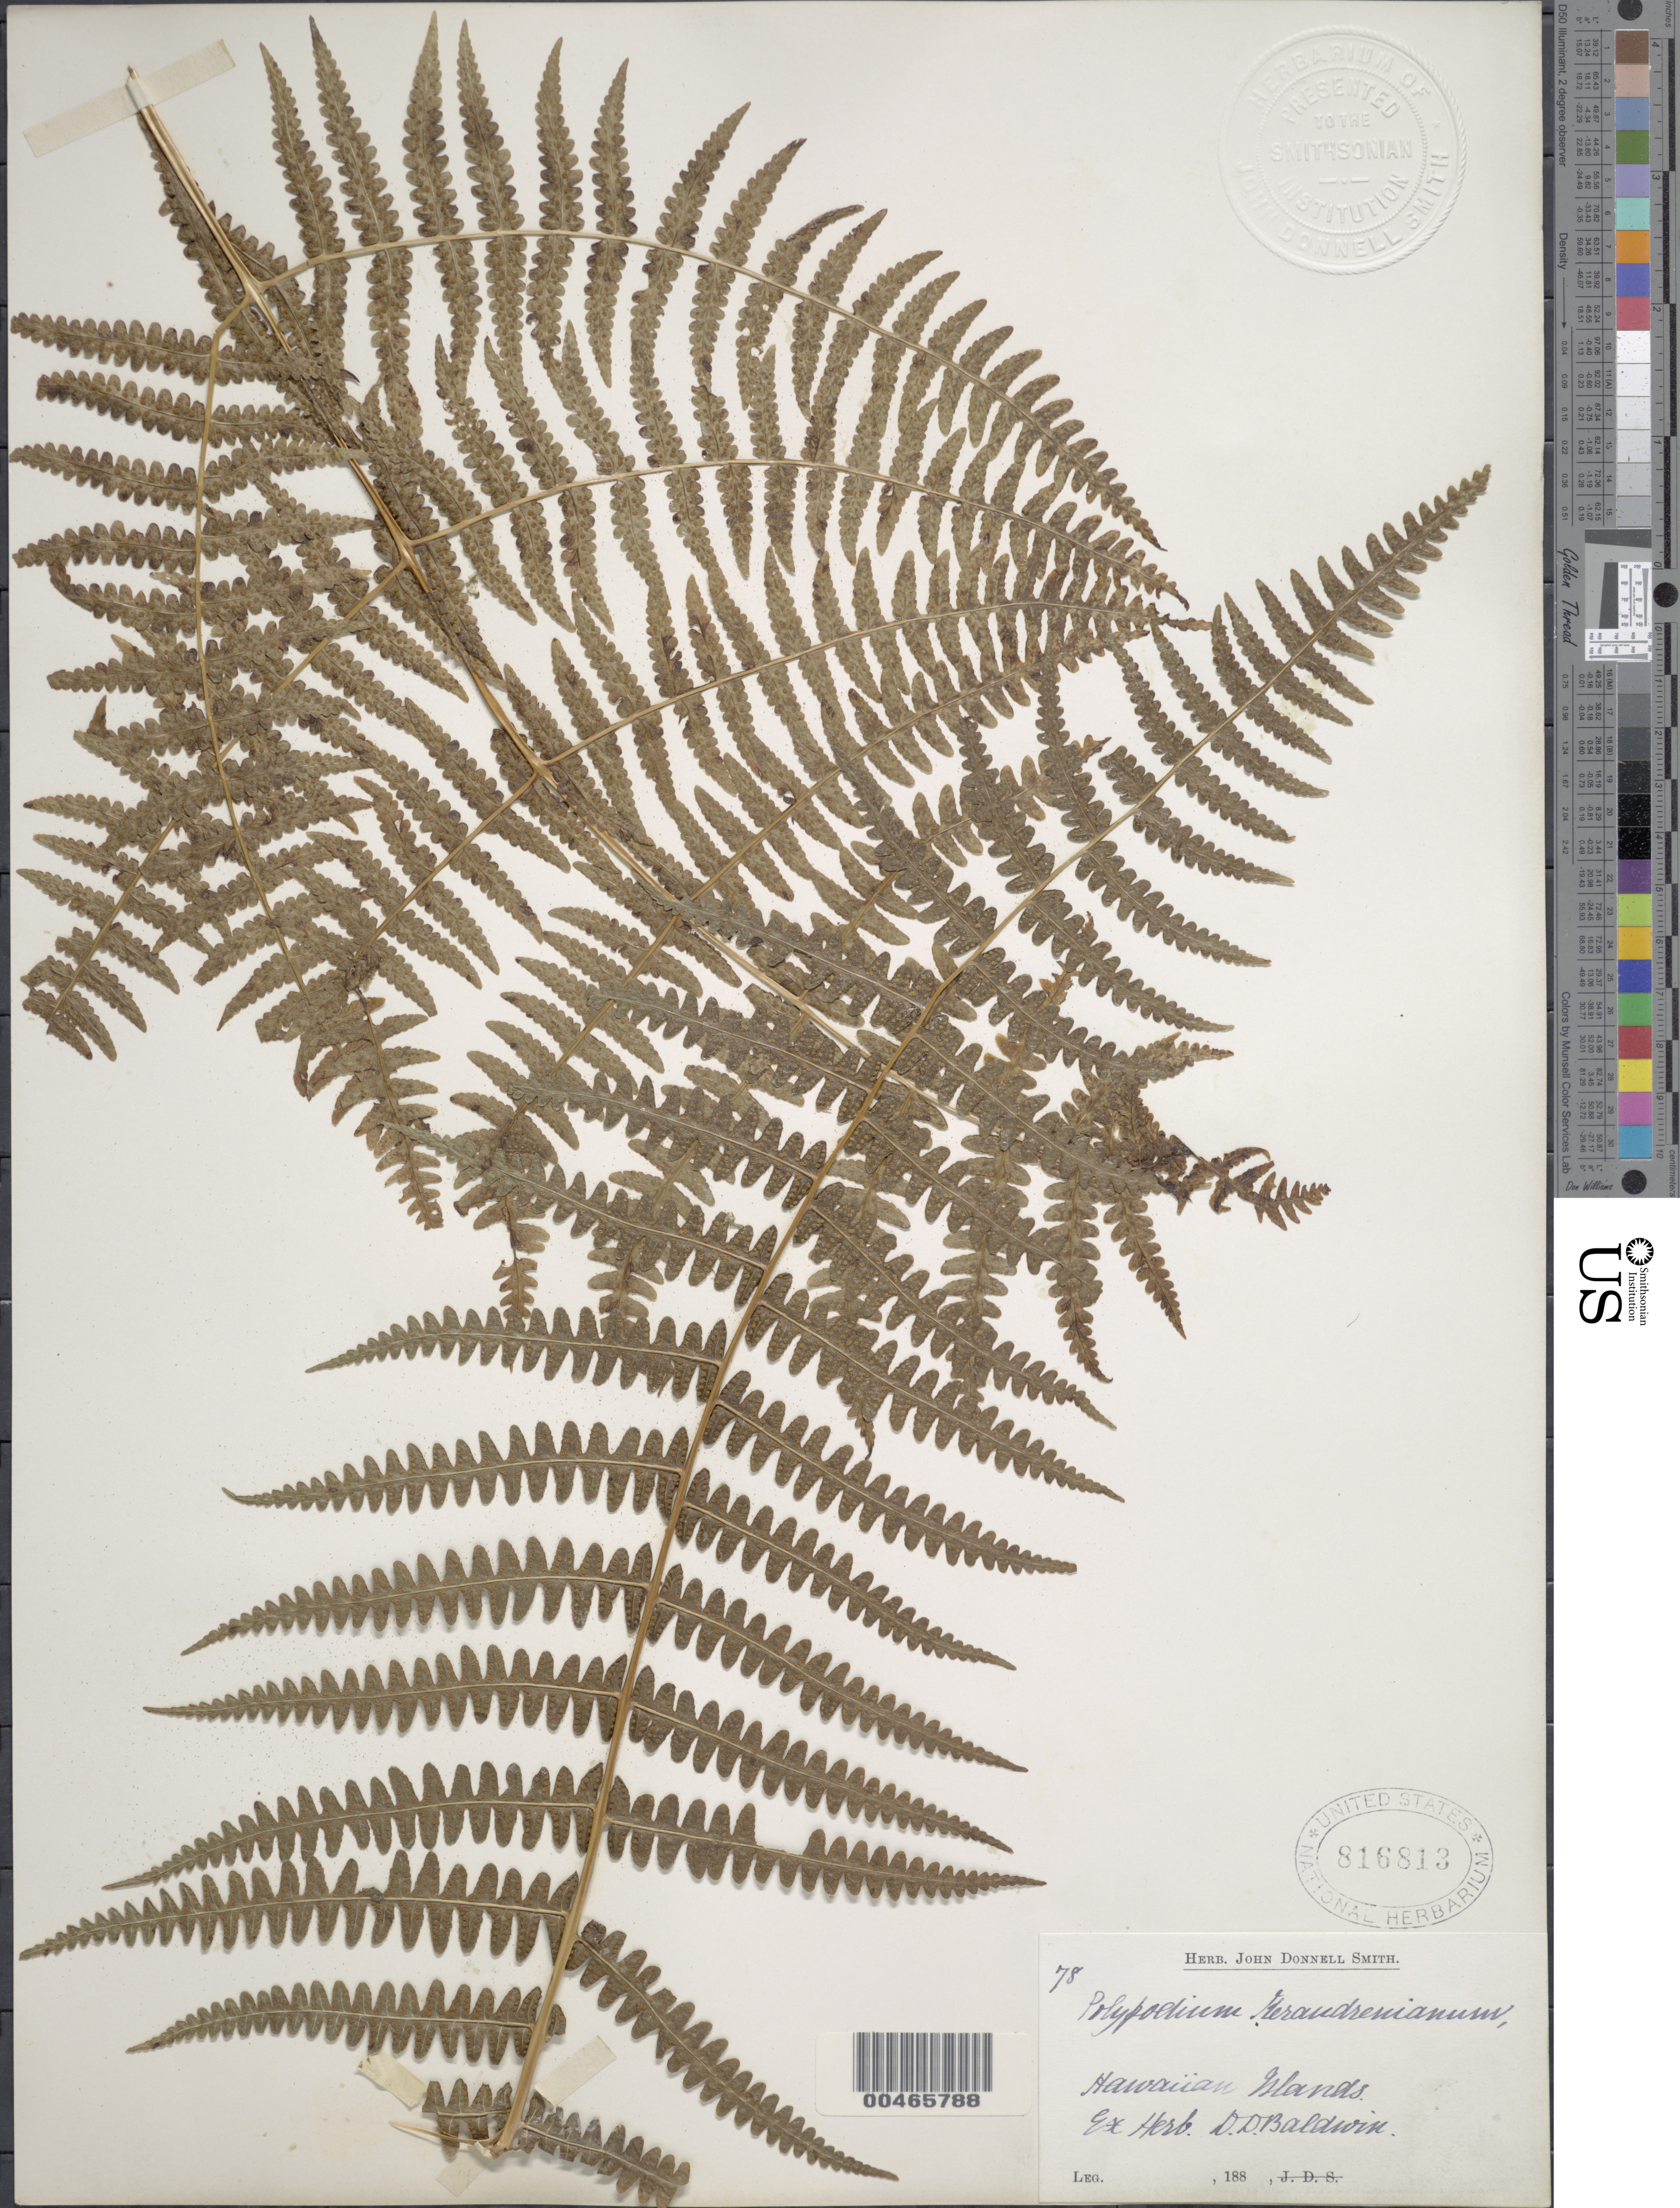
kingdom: Plantae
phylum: Tracheophyta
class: Polypodiopsida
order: Polypodiales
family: Thelypteridaceae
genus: Pseudophegopteris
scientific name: Pseudophegopteris keraudreniana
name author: (Gaudich.) Holttum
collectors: D. Baldwin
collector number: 78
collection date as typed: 188-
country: United States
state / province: Hawaii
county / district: Hawaii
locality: Hawaiian Islands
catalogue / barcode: US 816813